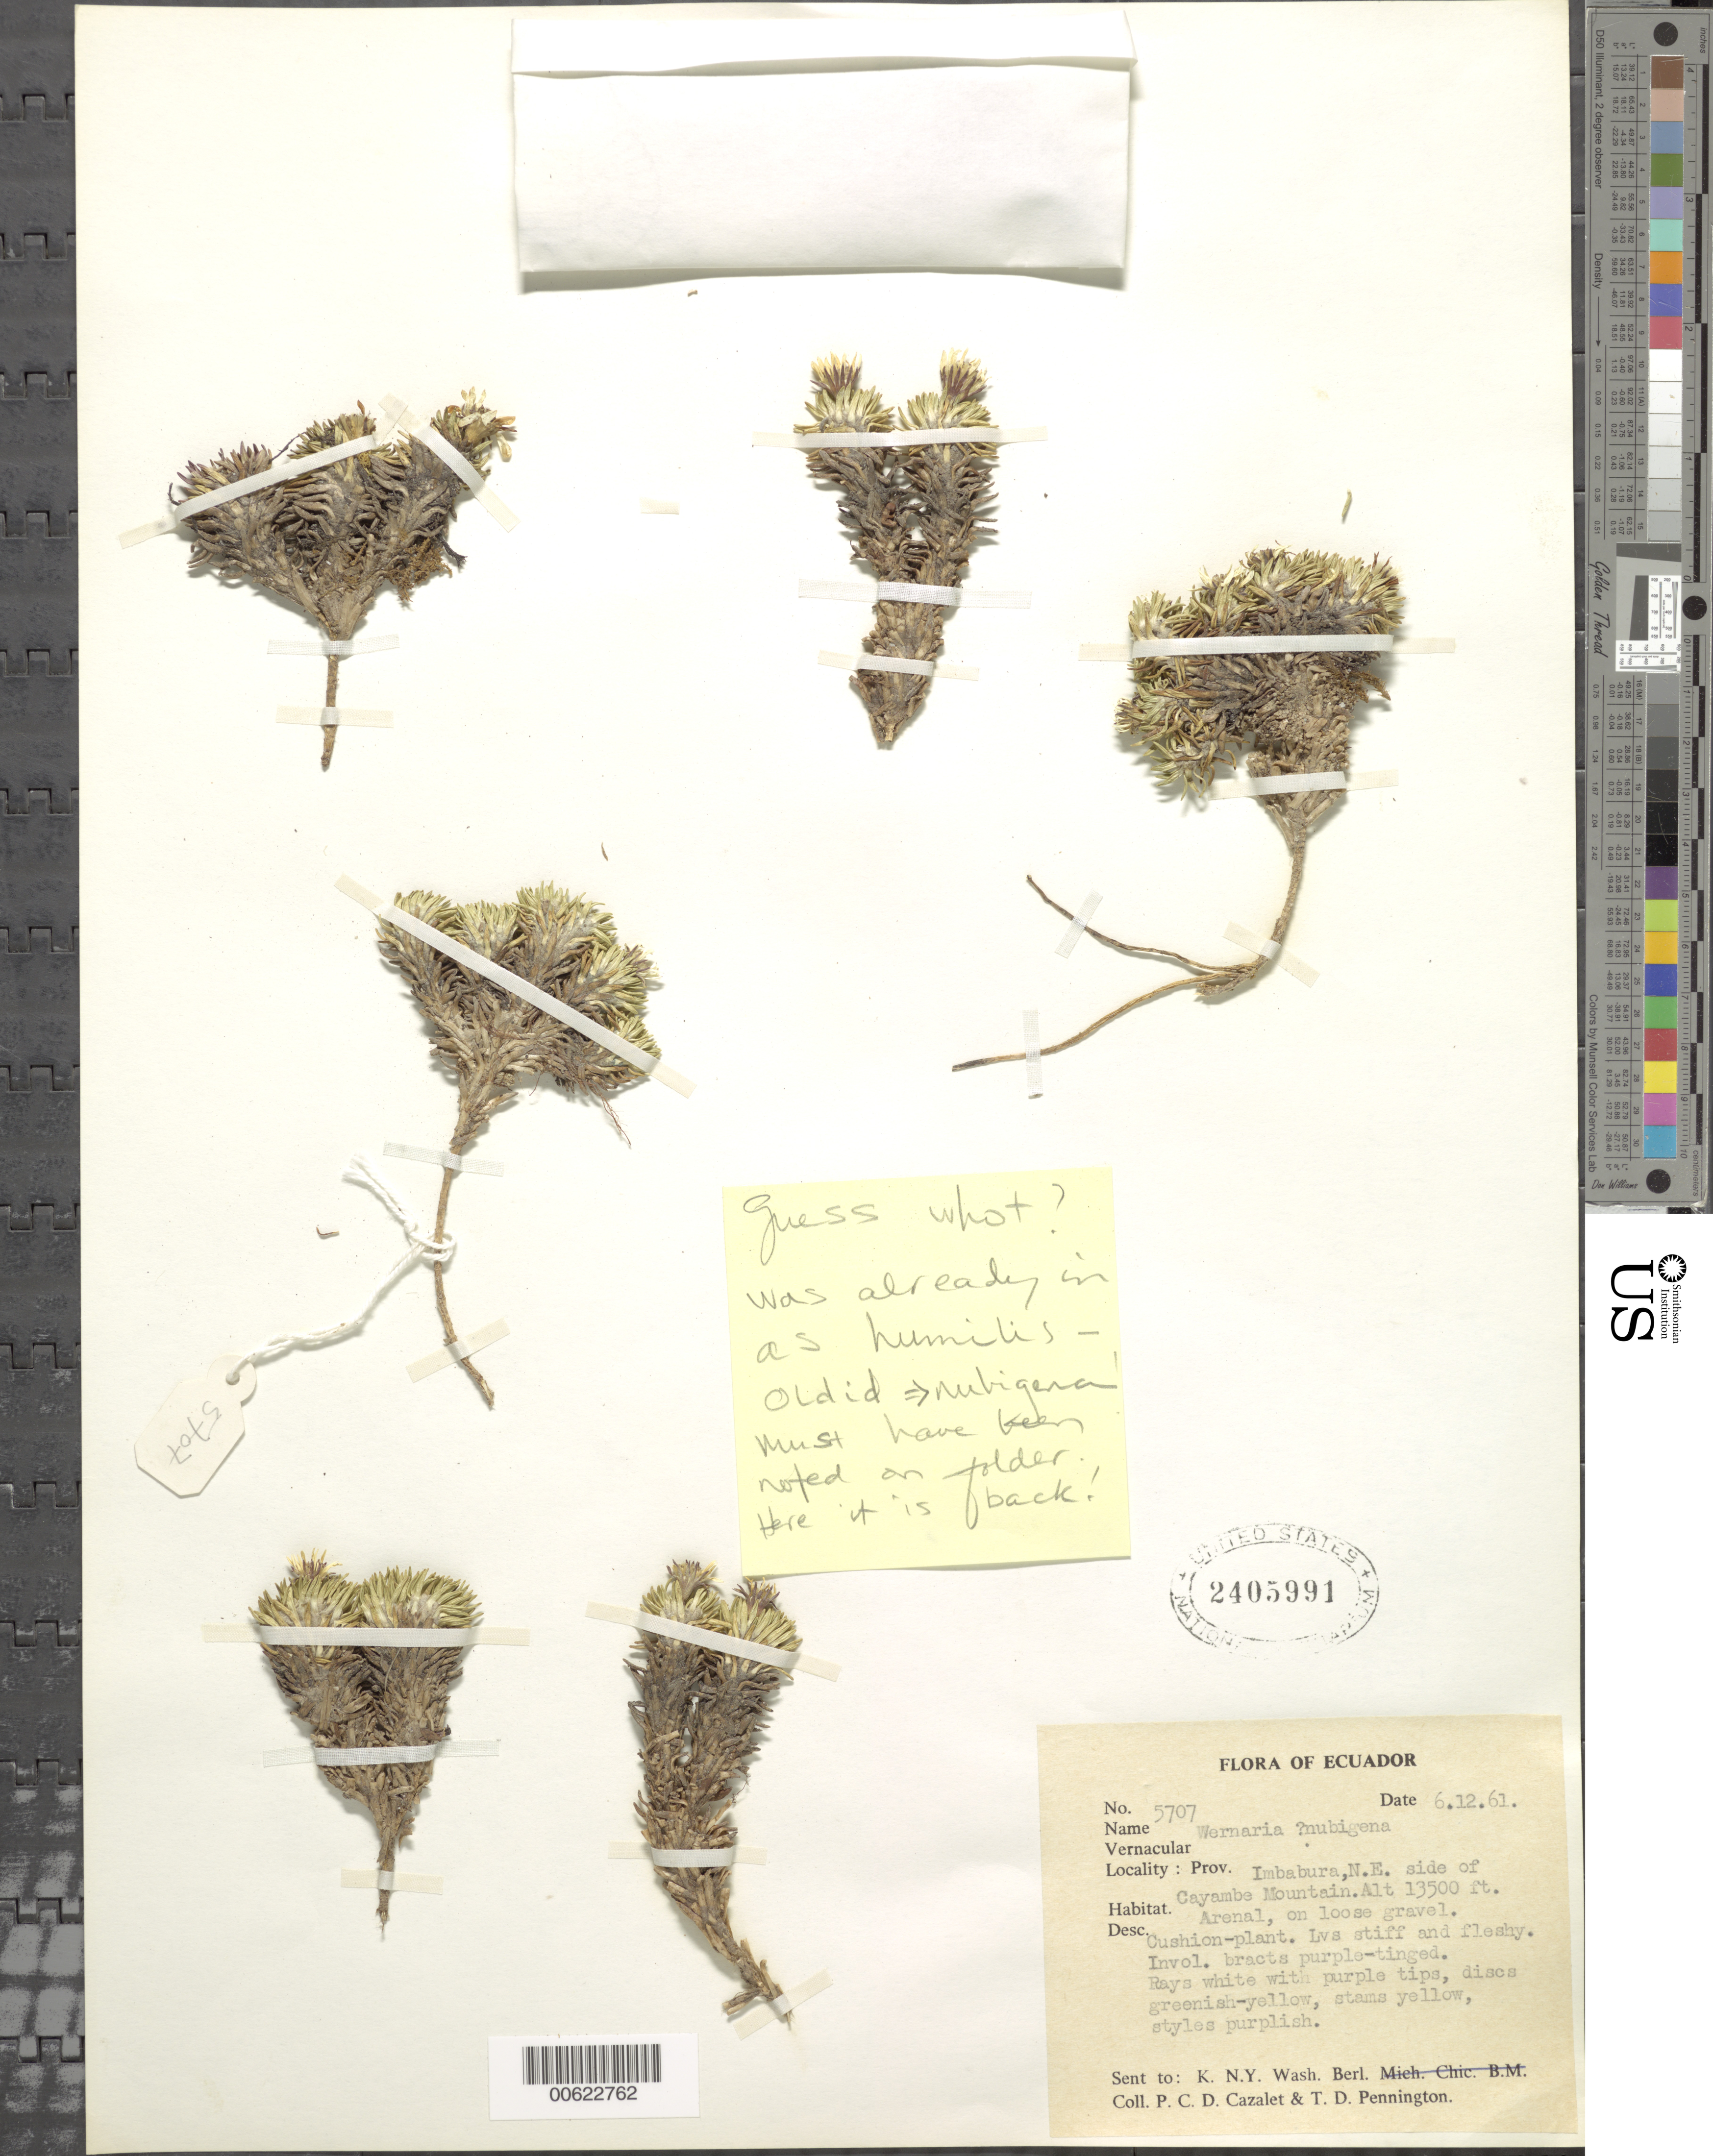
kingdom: Plantae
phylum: Tracheophyta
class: Magnoliopsida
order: Asterales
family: Asteraceae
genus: Xenophyllum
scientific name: Xenophyllum humile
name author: (Kunth) V.A. Funk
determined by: Funk, Vicki A., (BOT), Smithsonian Institution - National Museum of Natural History (UNITED STATES)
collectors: P. Cazalet & T. D. Pennington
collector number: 5707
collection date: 1961-06-12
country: Ecuador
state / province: Imbabura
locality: Cayambe Mountain, NE side of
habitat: Arenal, on loose gravel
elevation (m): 4120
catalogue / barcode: US 2405991